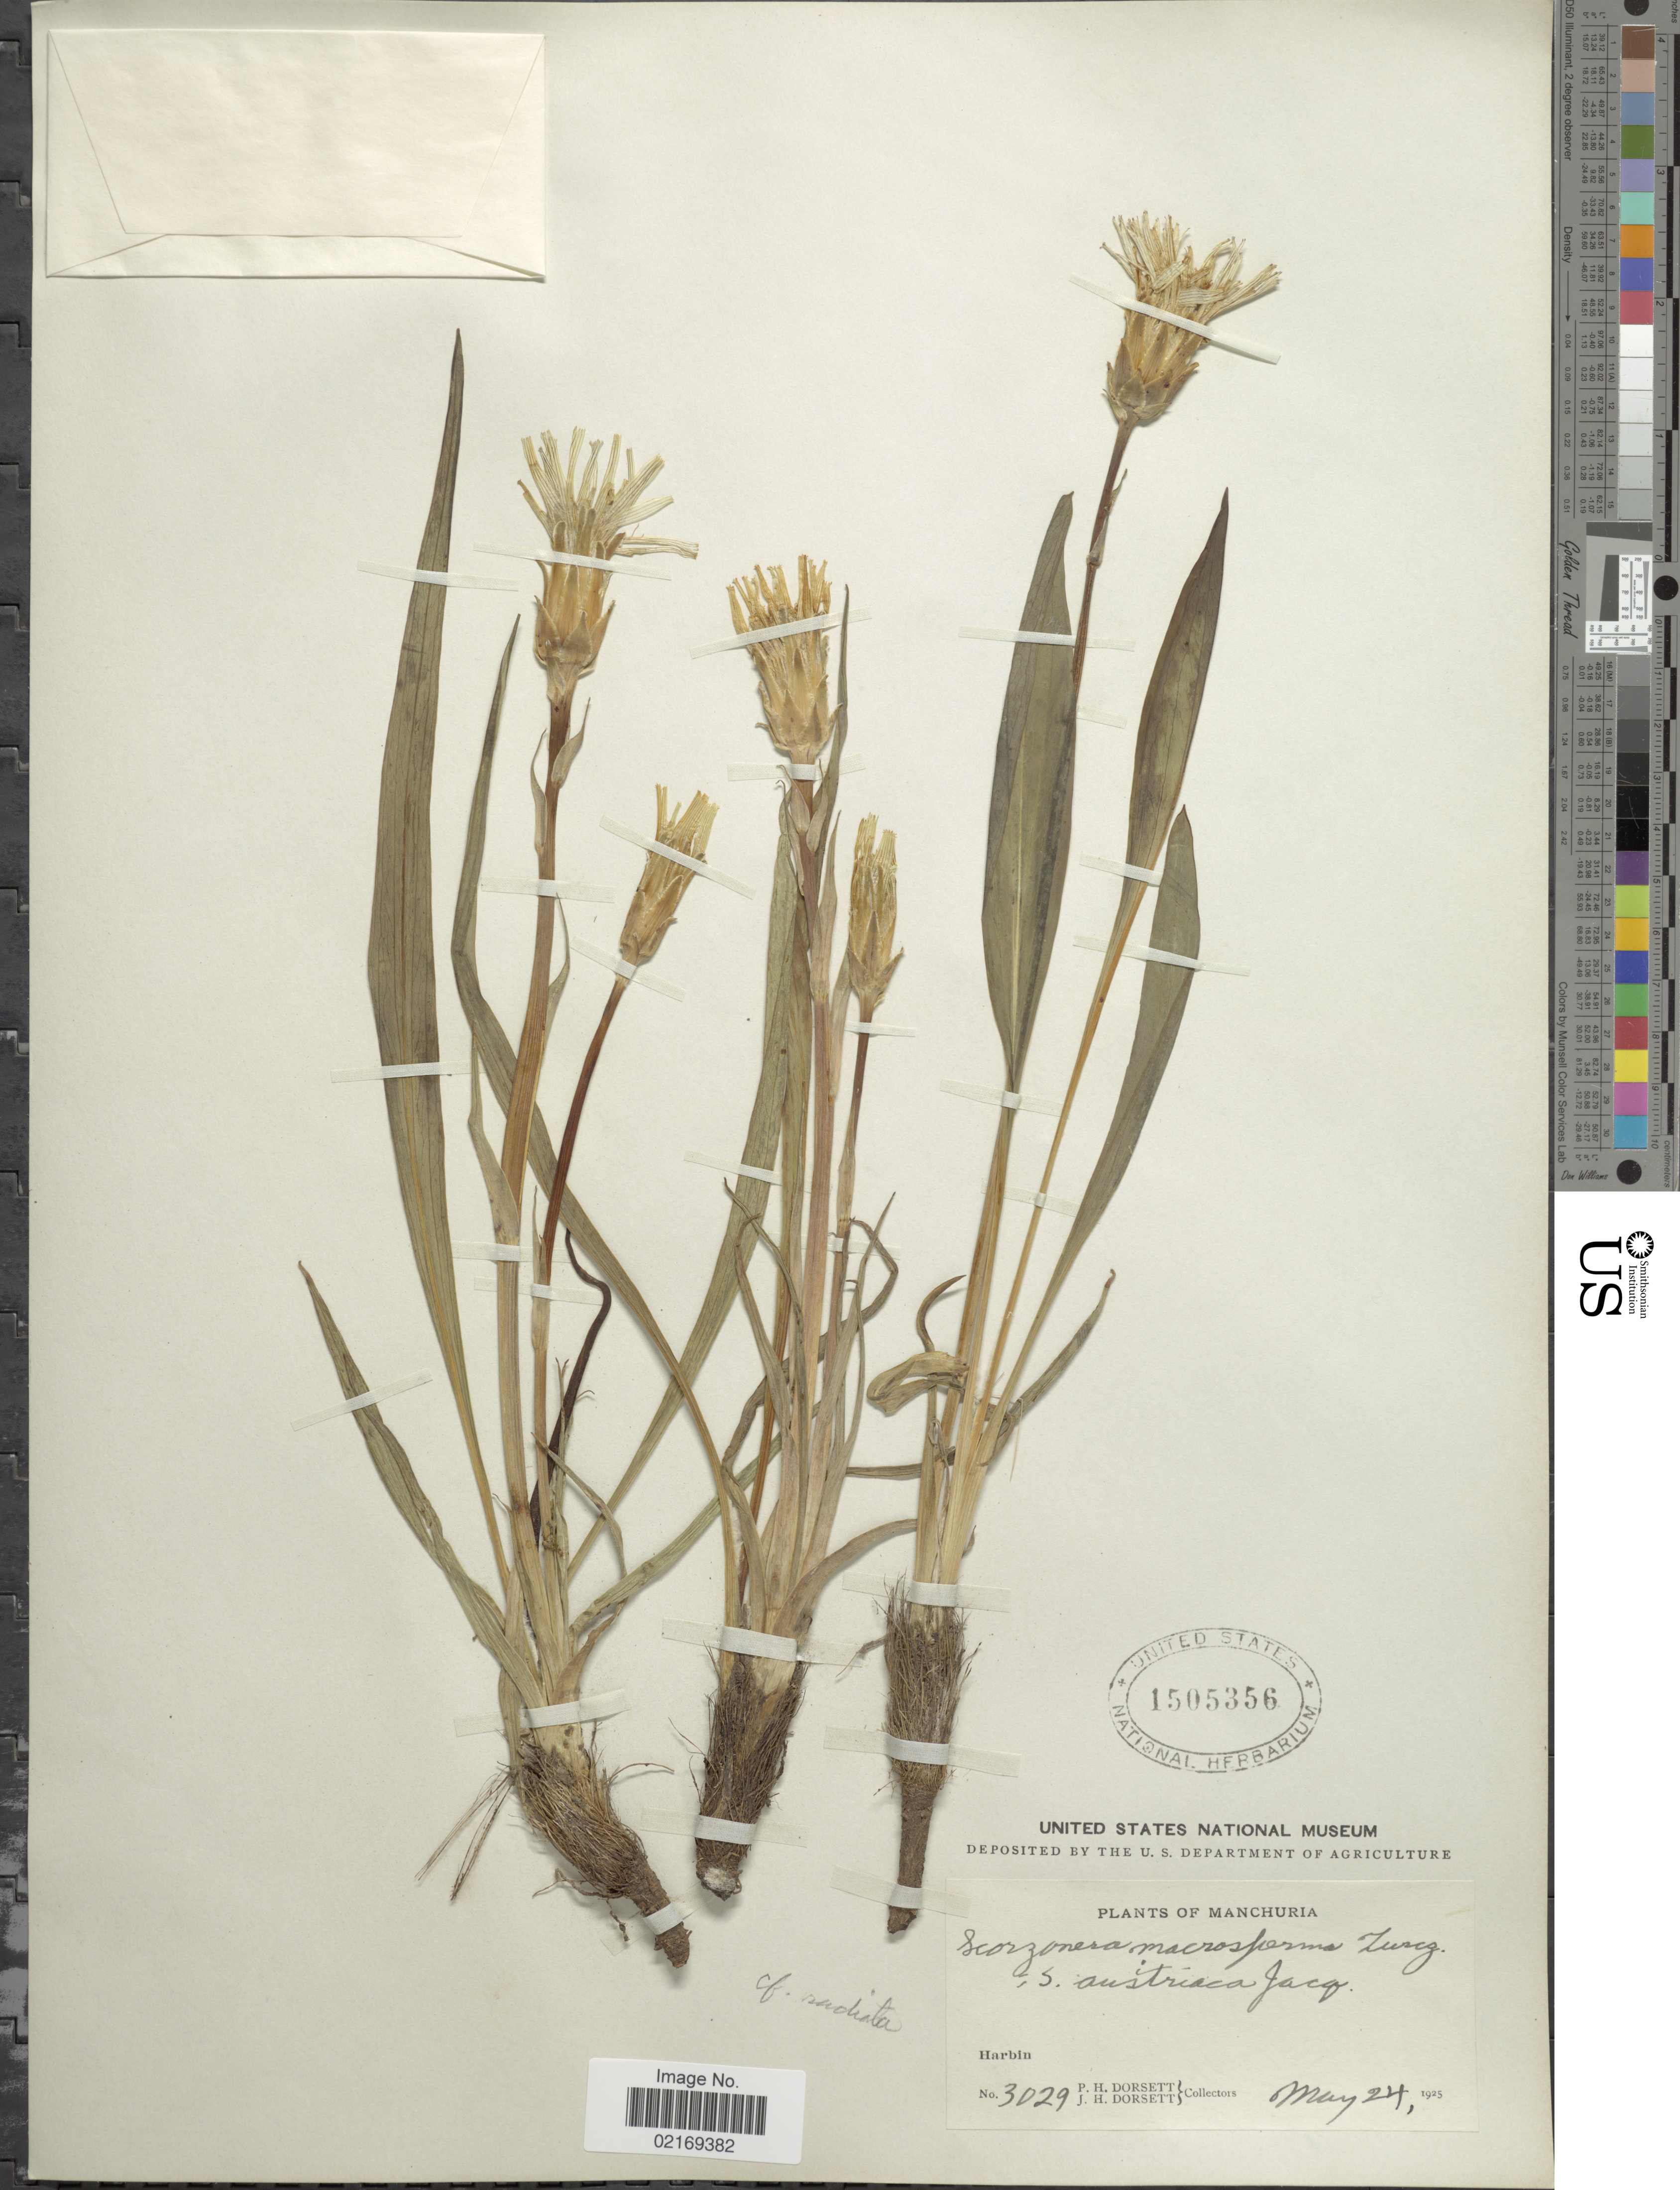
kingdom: Plantae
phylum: Tracheophyta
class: Magnoliopsida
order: Asterales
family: Asteraceae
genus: Scorzonera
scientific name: Scorzonera albicaulis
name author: Bunge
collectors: P. H. Dorsett & J. Dorsett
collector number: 3029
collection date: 1925-05-24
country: China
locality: Manchuria, Harbin.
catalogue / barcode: US 1505356